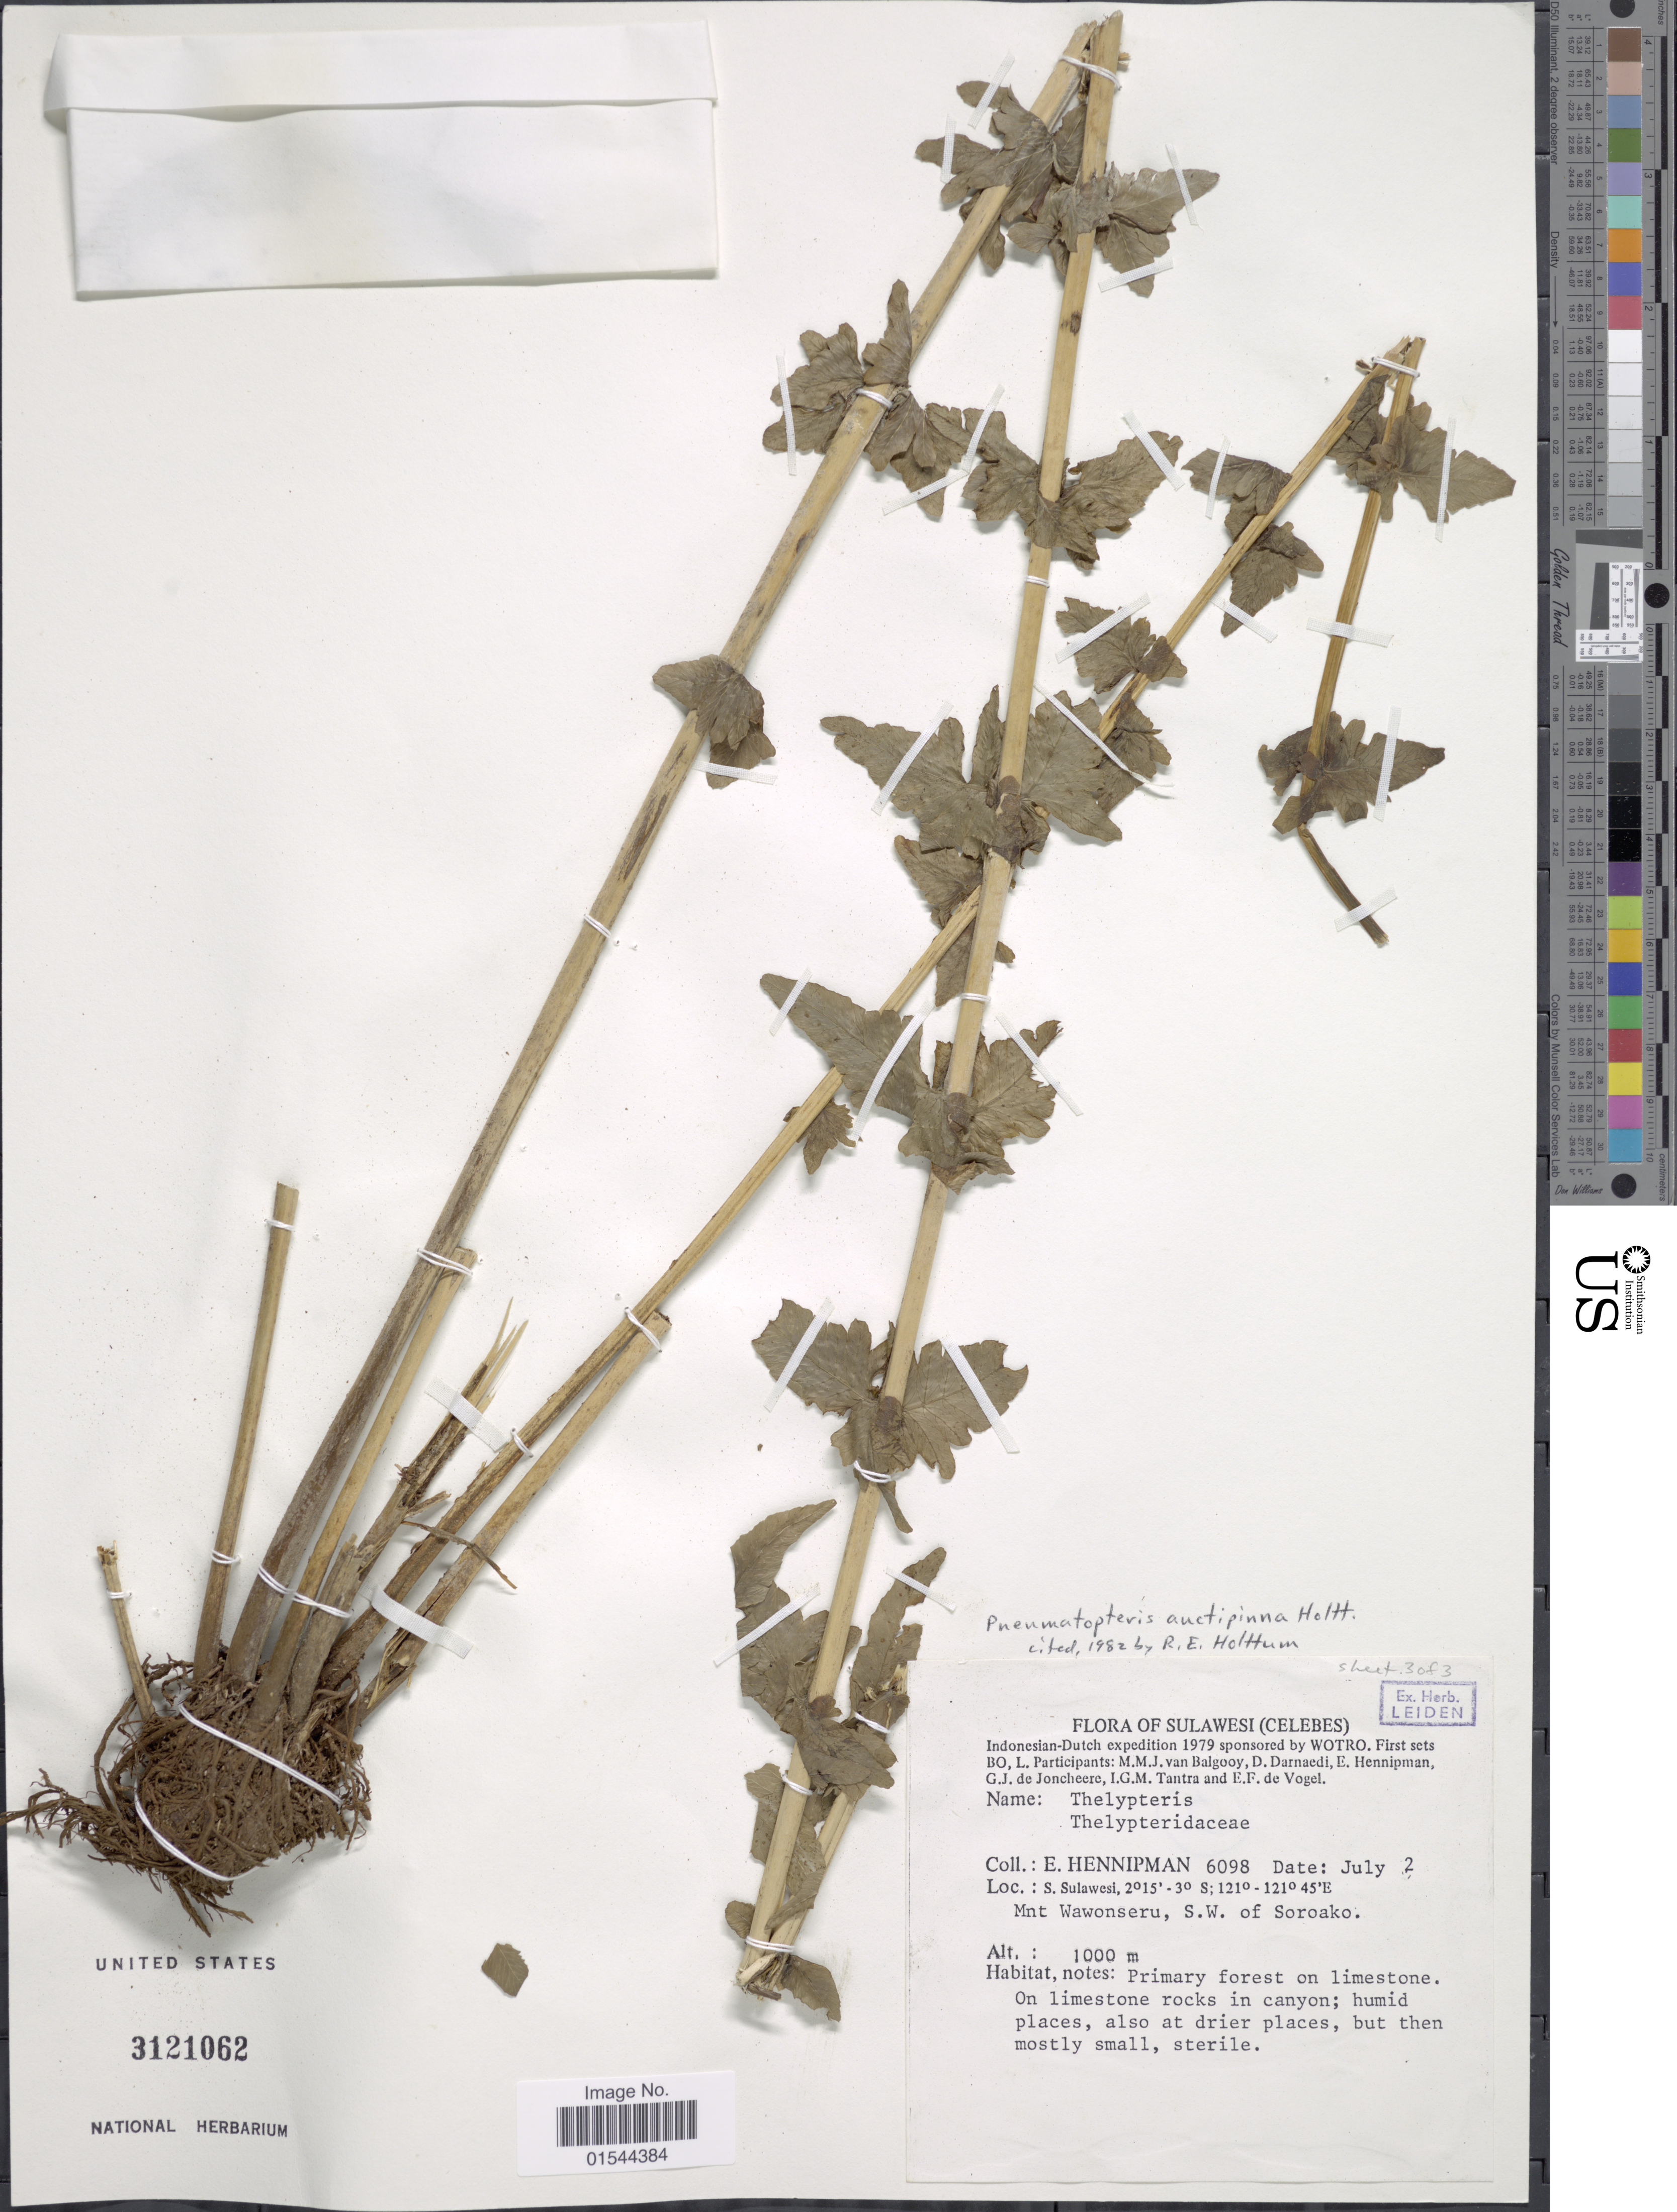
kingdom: Plantae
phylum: Tracheophyta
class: Polypodiopsida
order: Polypodiales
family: Thelypteridaceae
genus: Pneumatopteris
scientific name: Pneumatopteris auctipinna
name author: Holttum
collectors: E. Hennipman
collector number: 6098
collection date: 1979-07-02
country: Indonesia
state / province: Sulawesi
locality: Sulawesi (Celebes), S. Sulawesi, Mnt. Wawonseru, S.W. of Soroako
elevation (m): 1000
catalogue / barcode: US 3121062